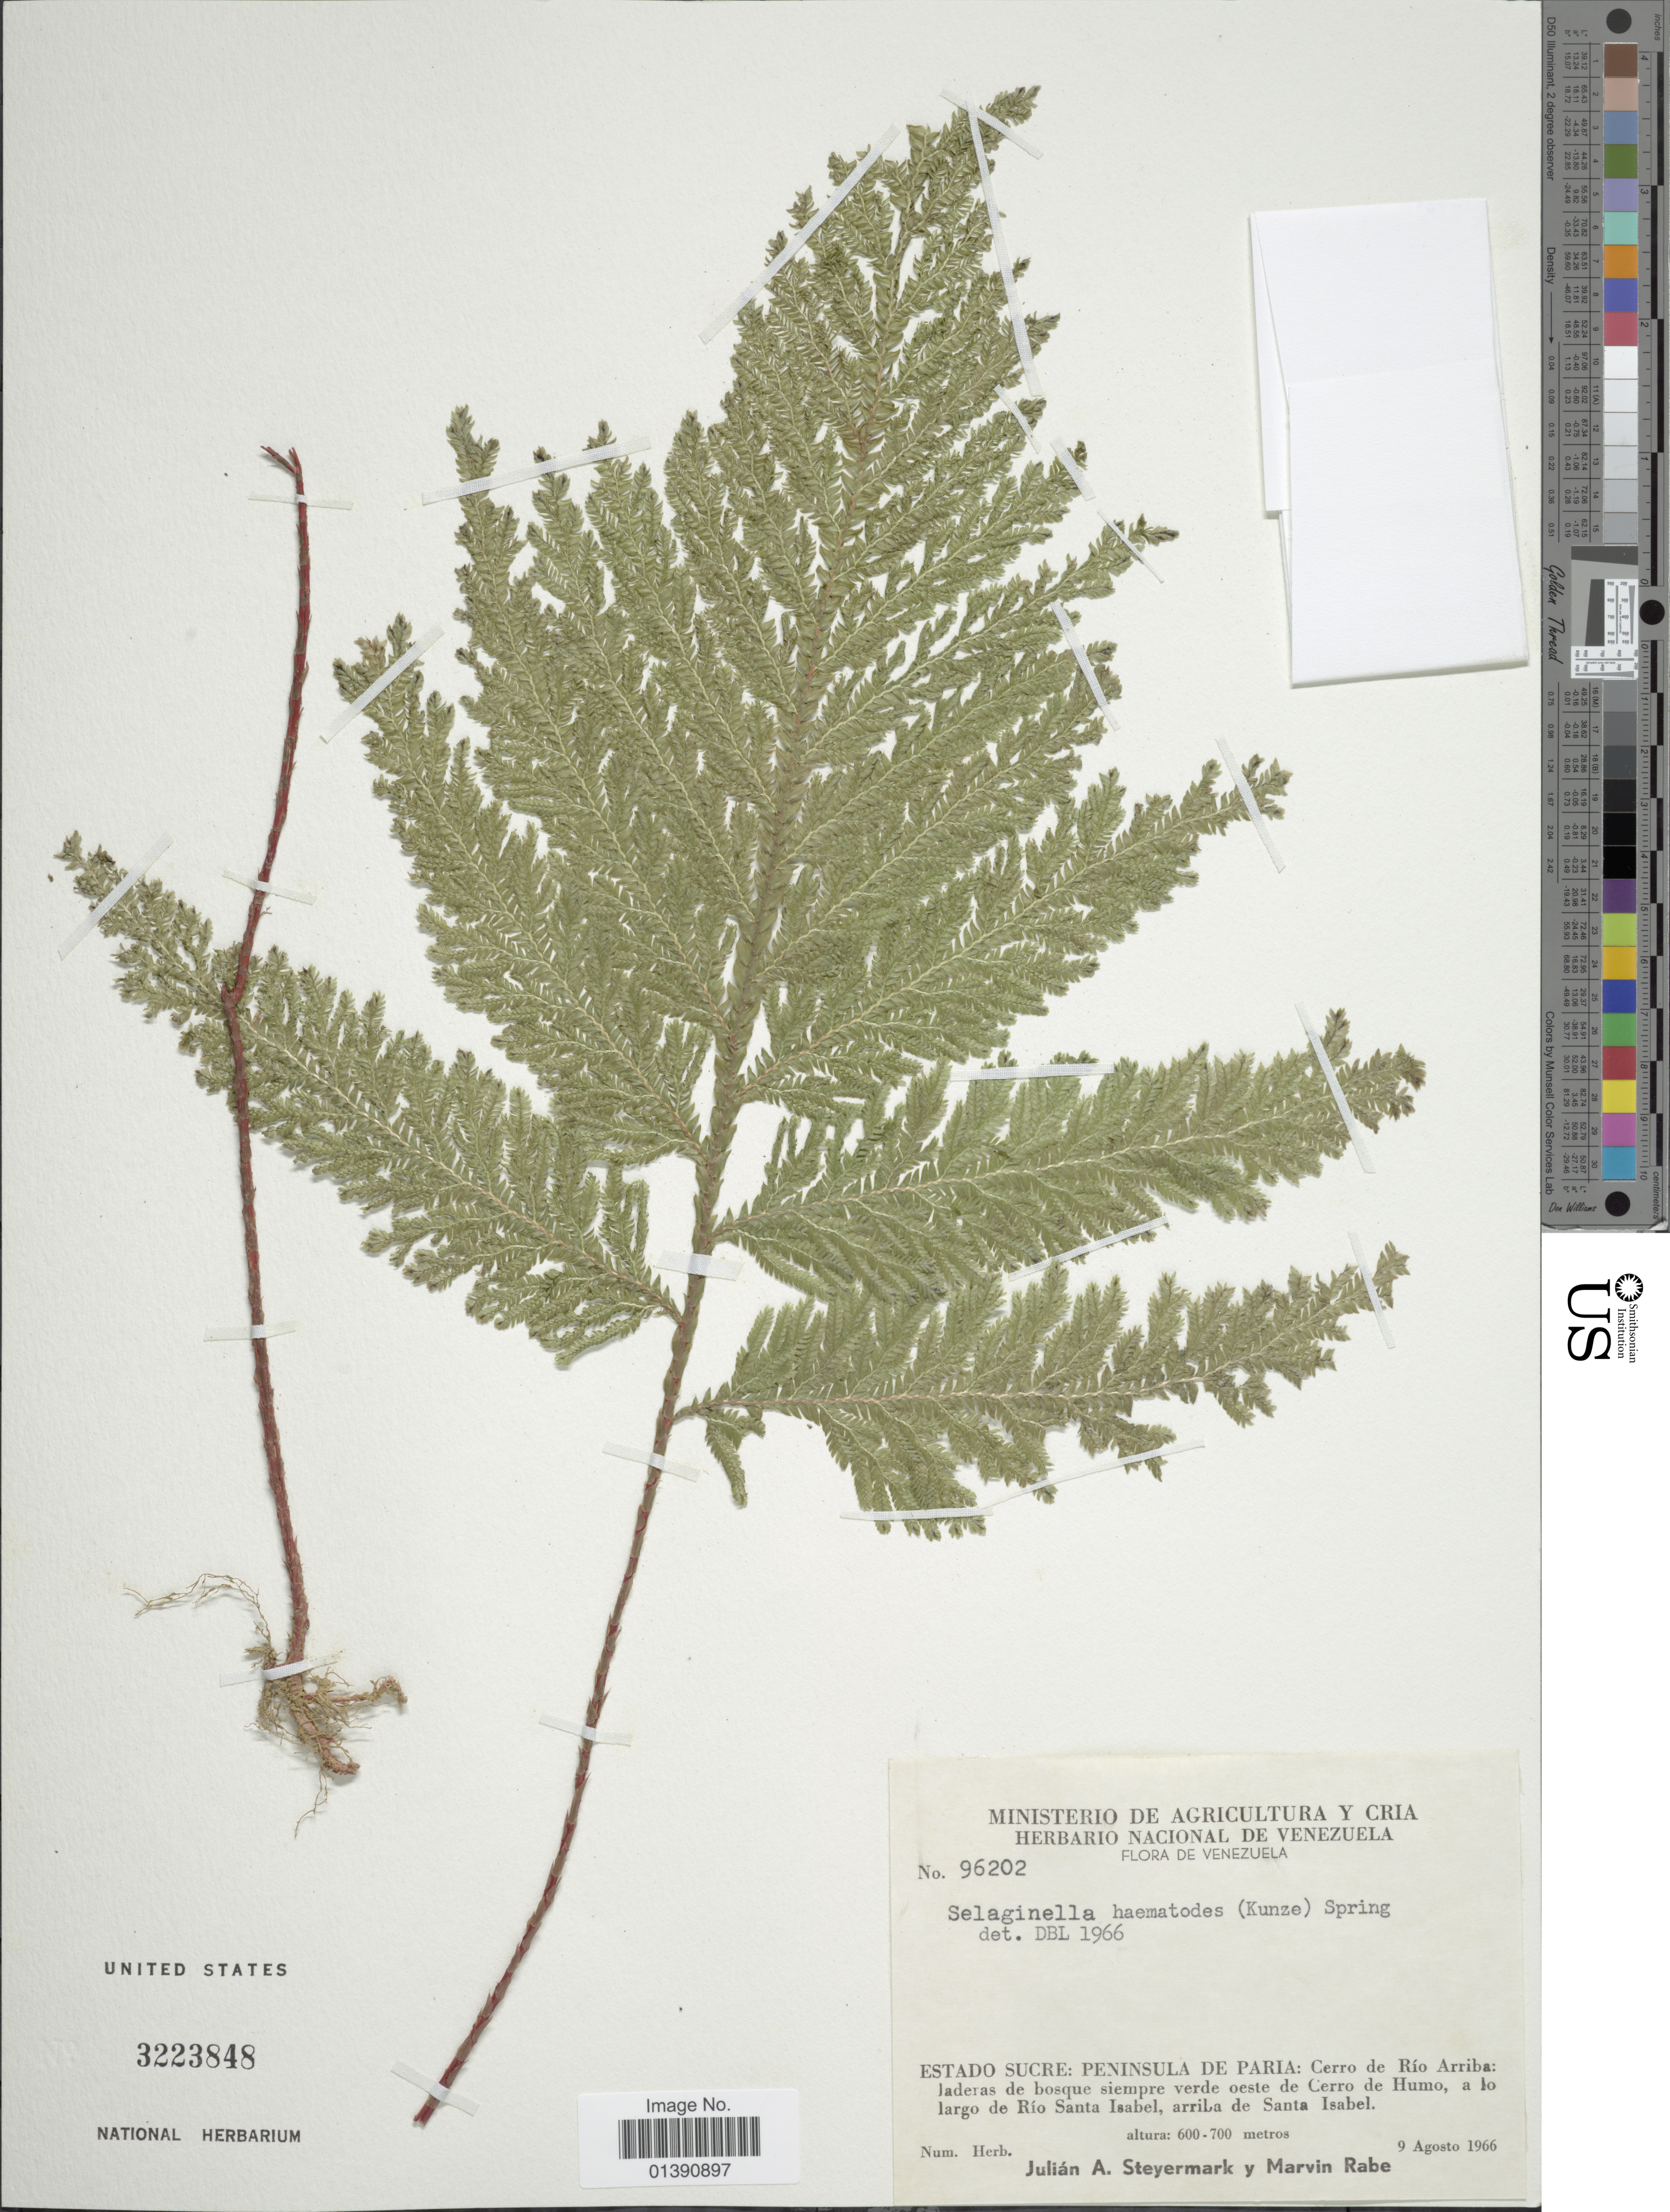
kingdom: Plantae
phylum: Tracheophyta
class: Lycopodiopsida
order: Selaginellales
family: Selaginellaceae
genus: Selaginella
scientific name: Selaginella haematodes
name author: (Kunze) Spring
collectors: J. Steyermark & M. Rabe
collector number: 96202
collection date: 1966-08-09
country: Venezuela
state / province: Sucre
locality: Peninsula de Paria: cerro de Río Arriba: laderas de bosque siepmre verde oeste de Cerro de Humo, a lo lago de Río Santa Isabel, aiila de Santa Isabel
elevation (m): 600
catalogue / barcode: US 3223848